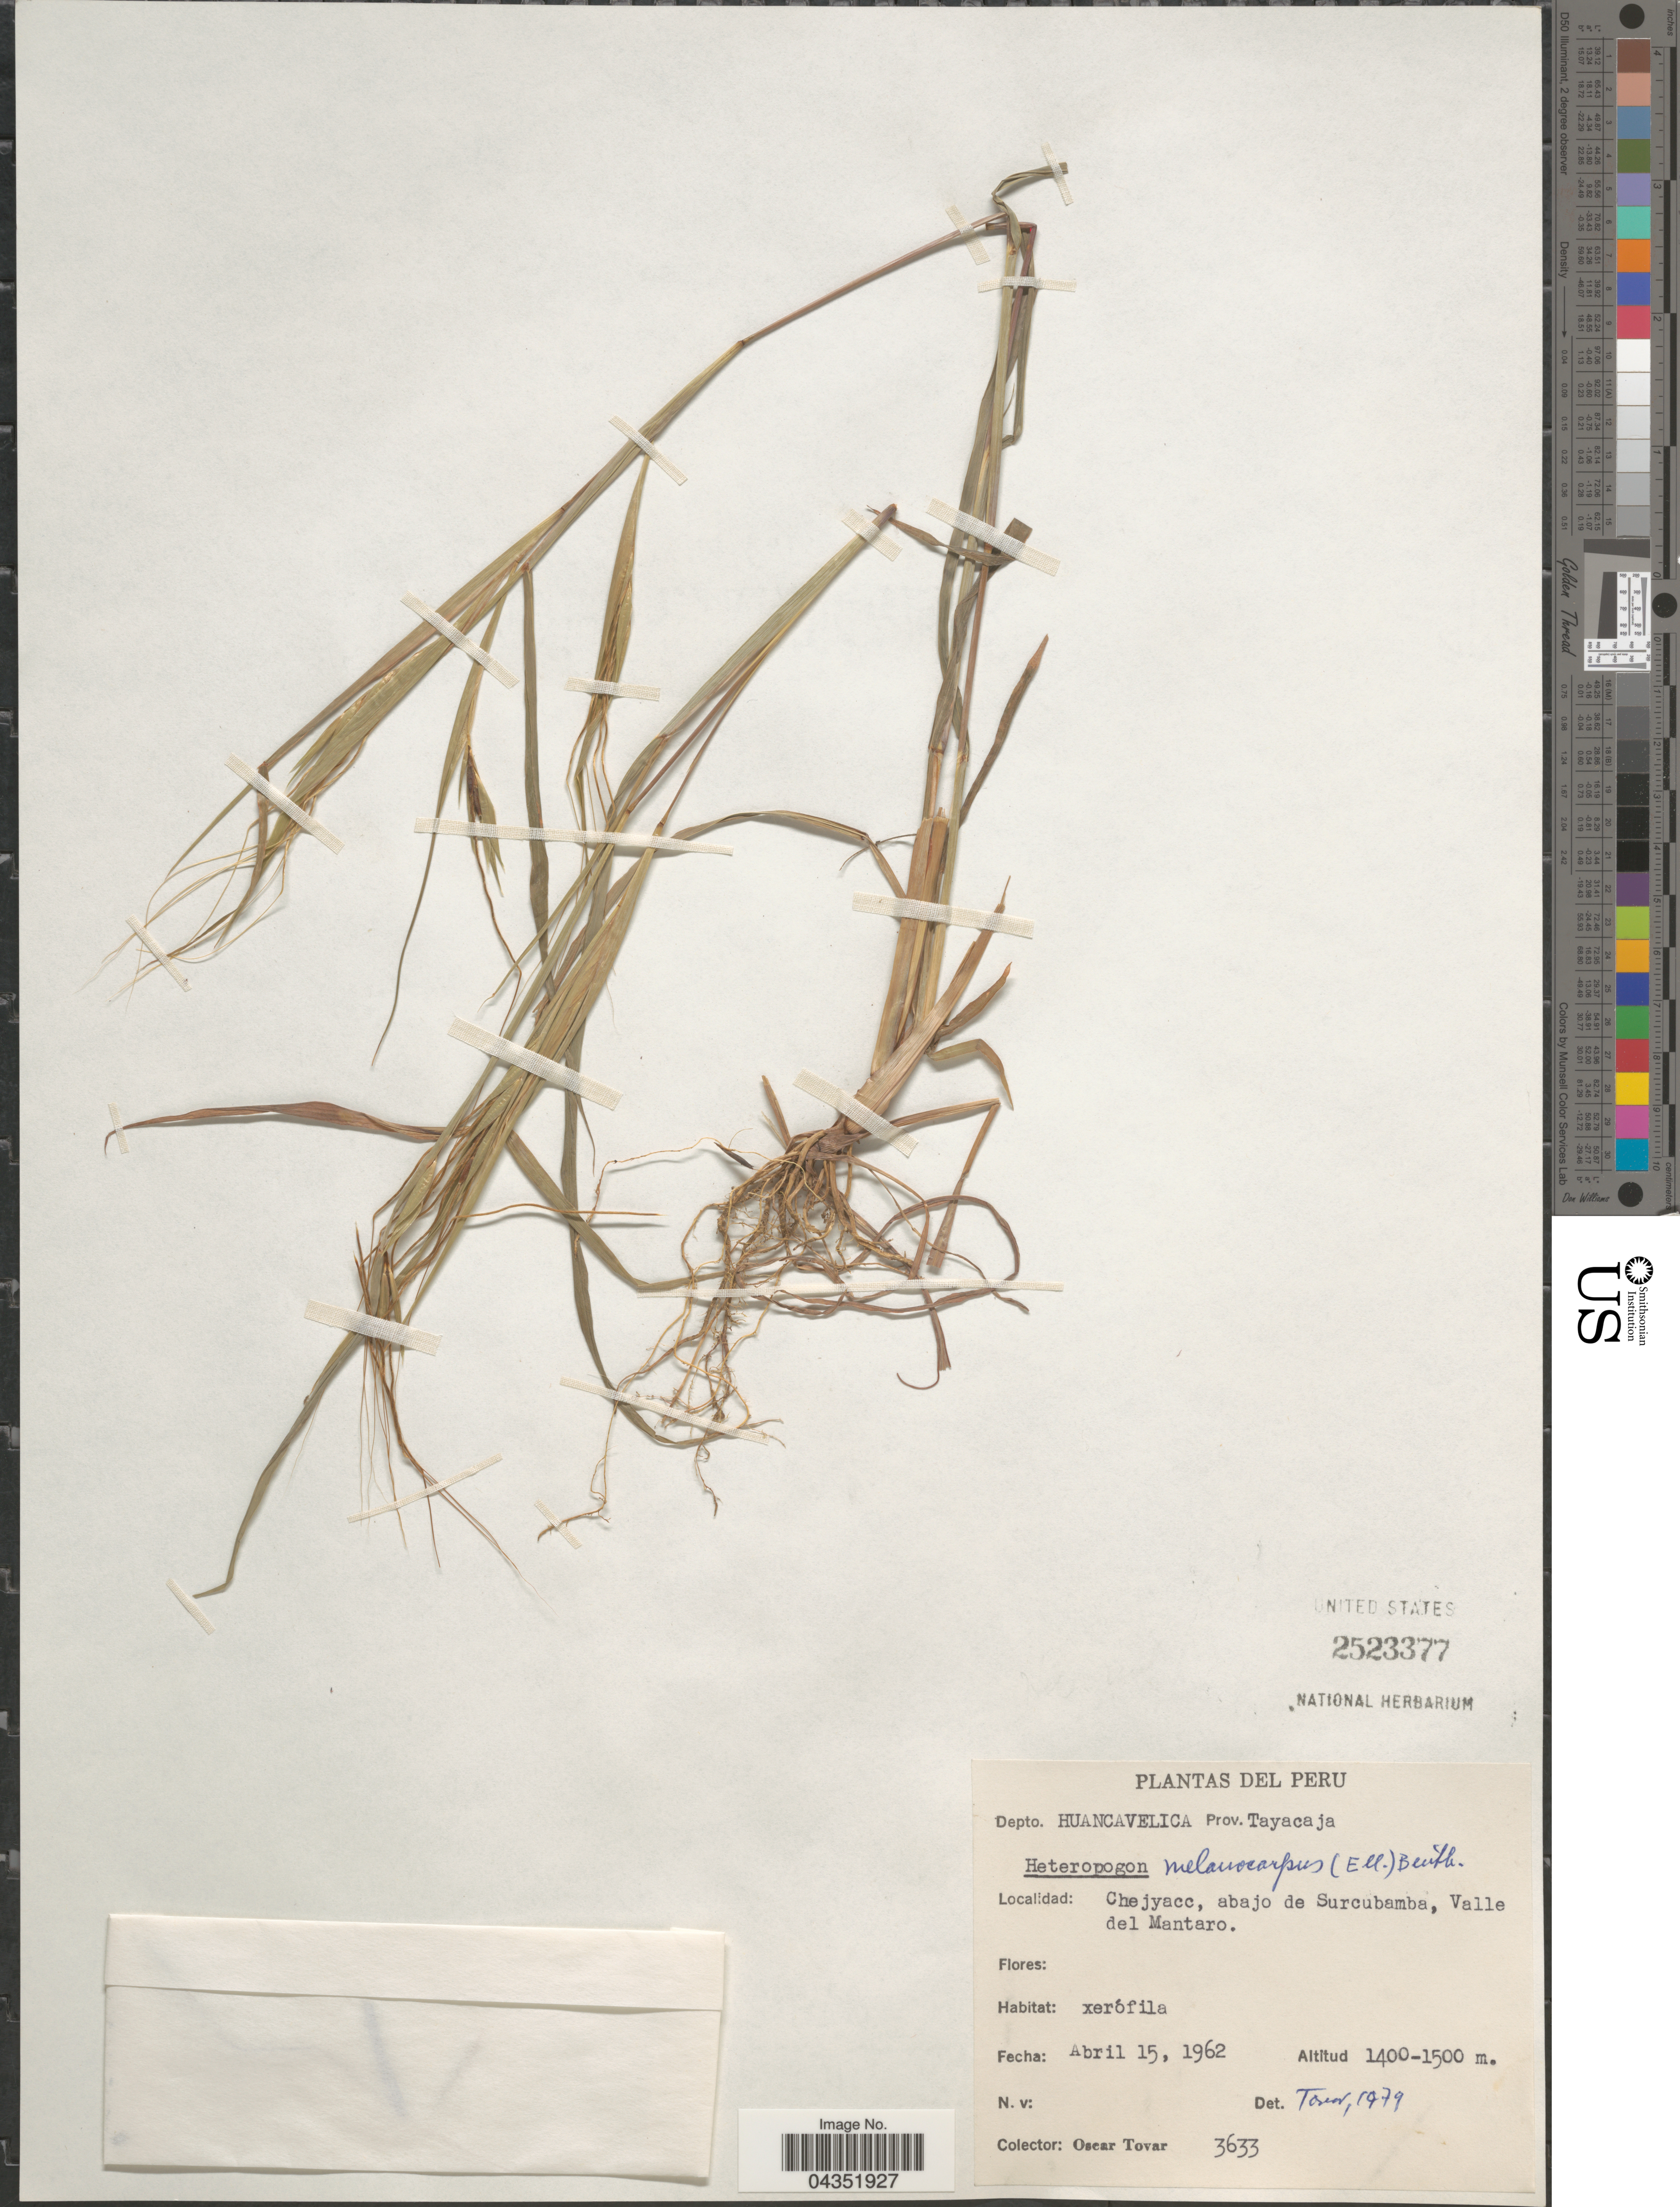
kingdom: Plantae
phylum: Tracheophyta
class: Liliopsida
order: Poales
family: Poaceae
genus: Heteropogon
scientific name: Heteropogon melanocarpus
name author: (Elliott) Benth.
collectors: Ó. Tovar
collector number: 3633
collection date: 1962-04-15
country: Peru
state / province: Huancavelica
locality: Depto. Huancavelica. Prov.Tayacaja. Chejyacc, abajo de Surcubamba, Valle del Mantaro.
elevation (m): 1400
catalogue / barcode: US 2523377